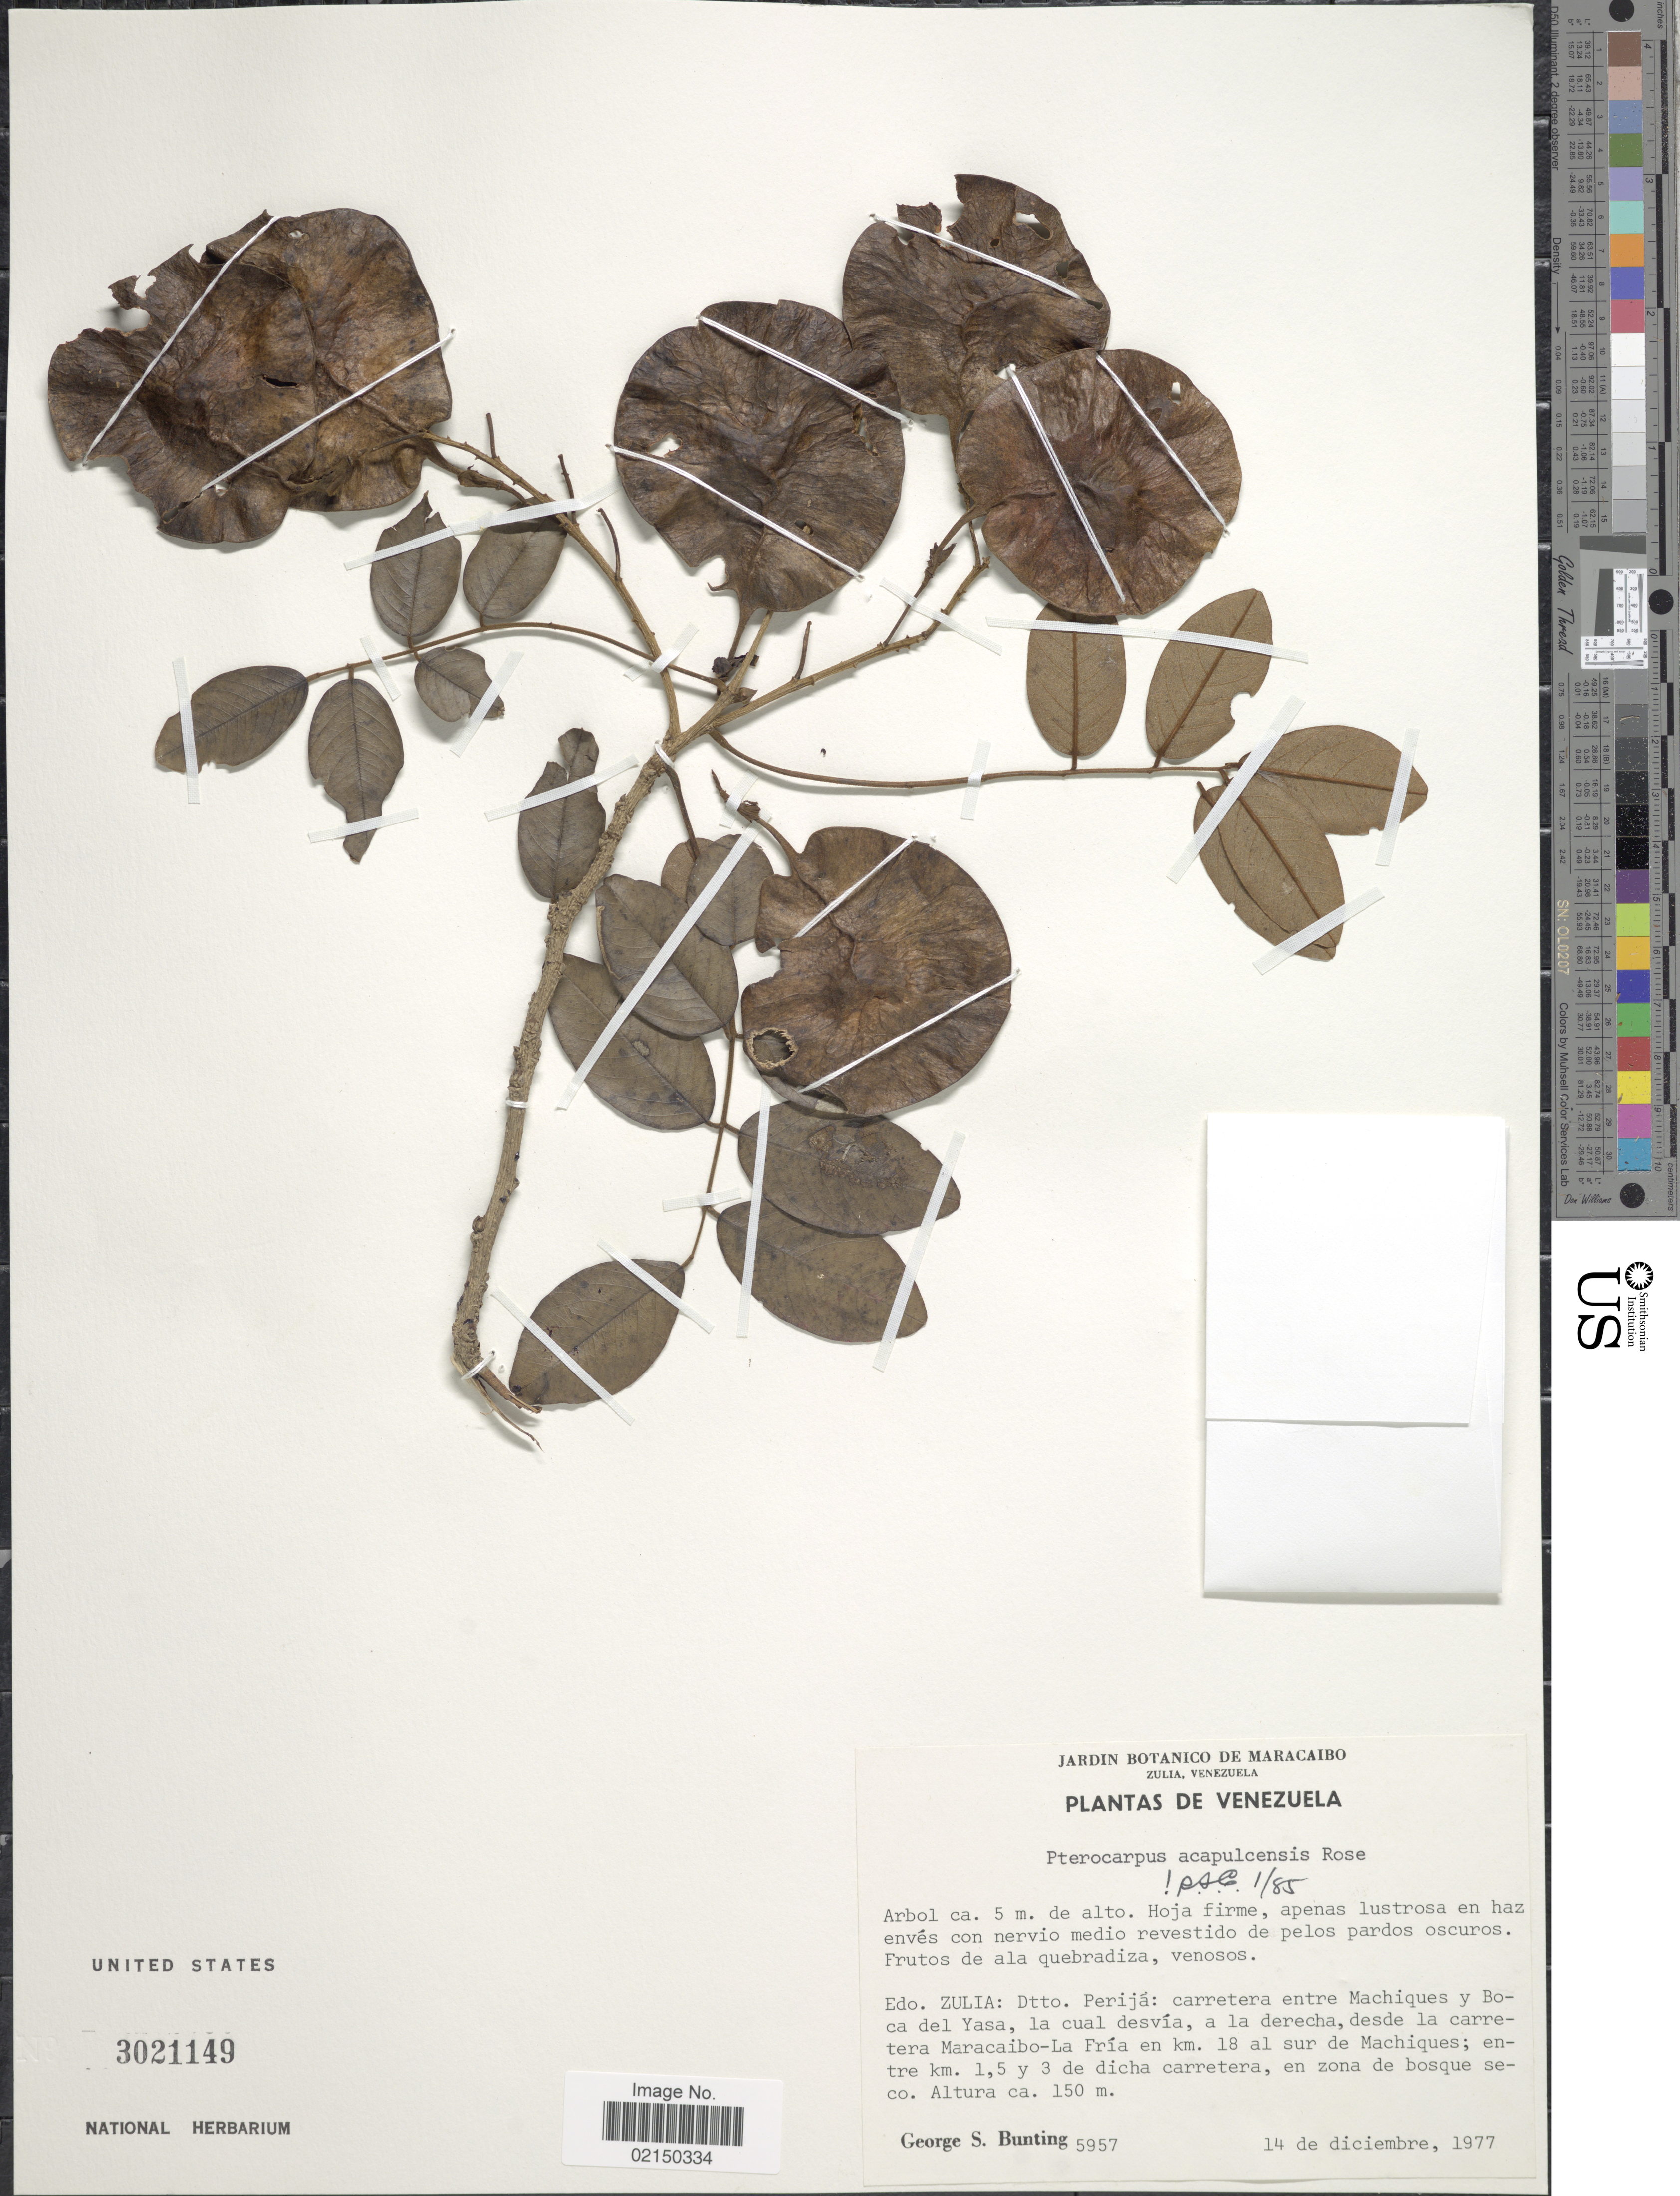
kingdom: Plantae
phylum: Tracheophyta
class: Magnoliopsida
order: Fabales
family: Fabaceae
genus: Pterocarpus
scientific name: Pterocarpus acapulcensis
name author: Rose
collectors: G. S. Bunting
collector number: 5957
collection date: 1977-12-14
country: Venezuela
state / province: Zulia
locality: Dtto. Perija: carretera Machiques y Boca del Yasa, la cual desvia, a la derecha, desde la carretera Maracaibo-La Fria en km. 18 al sur de Machiques; entre km. 1,5 y 3 de dicha carretera, en zona de bosque seco.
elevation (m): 150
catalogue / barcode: US 3021149